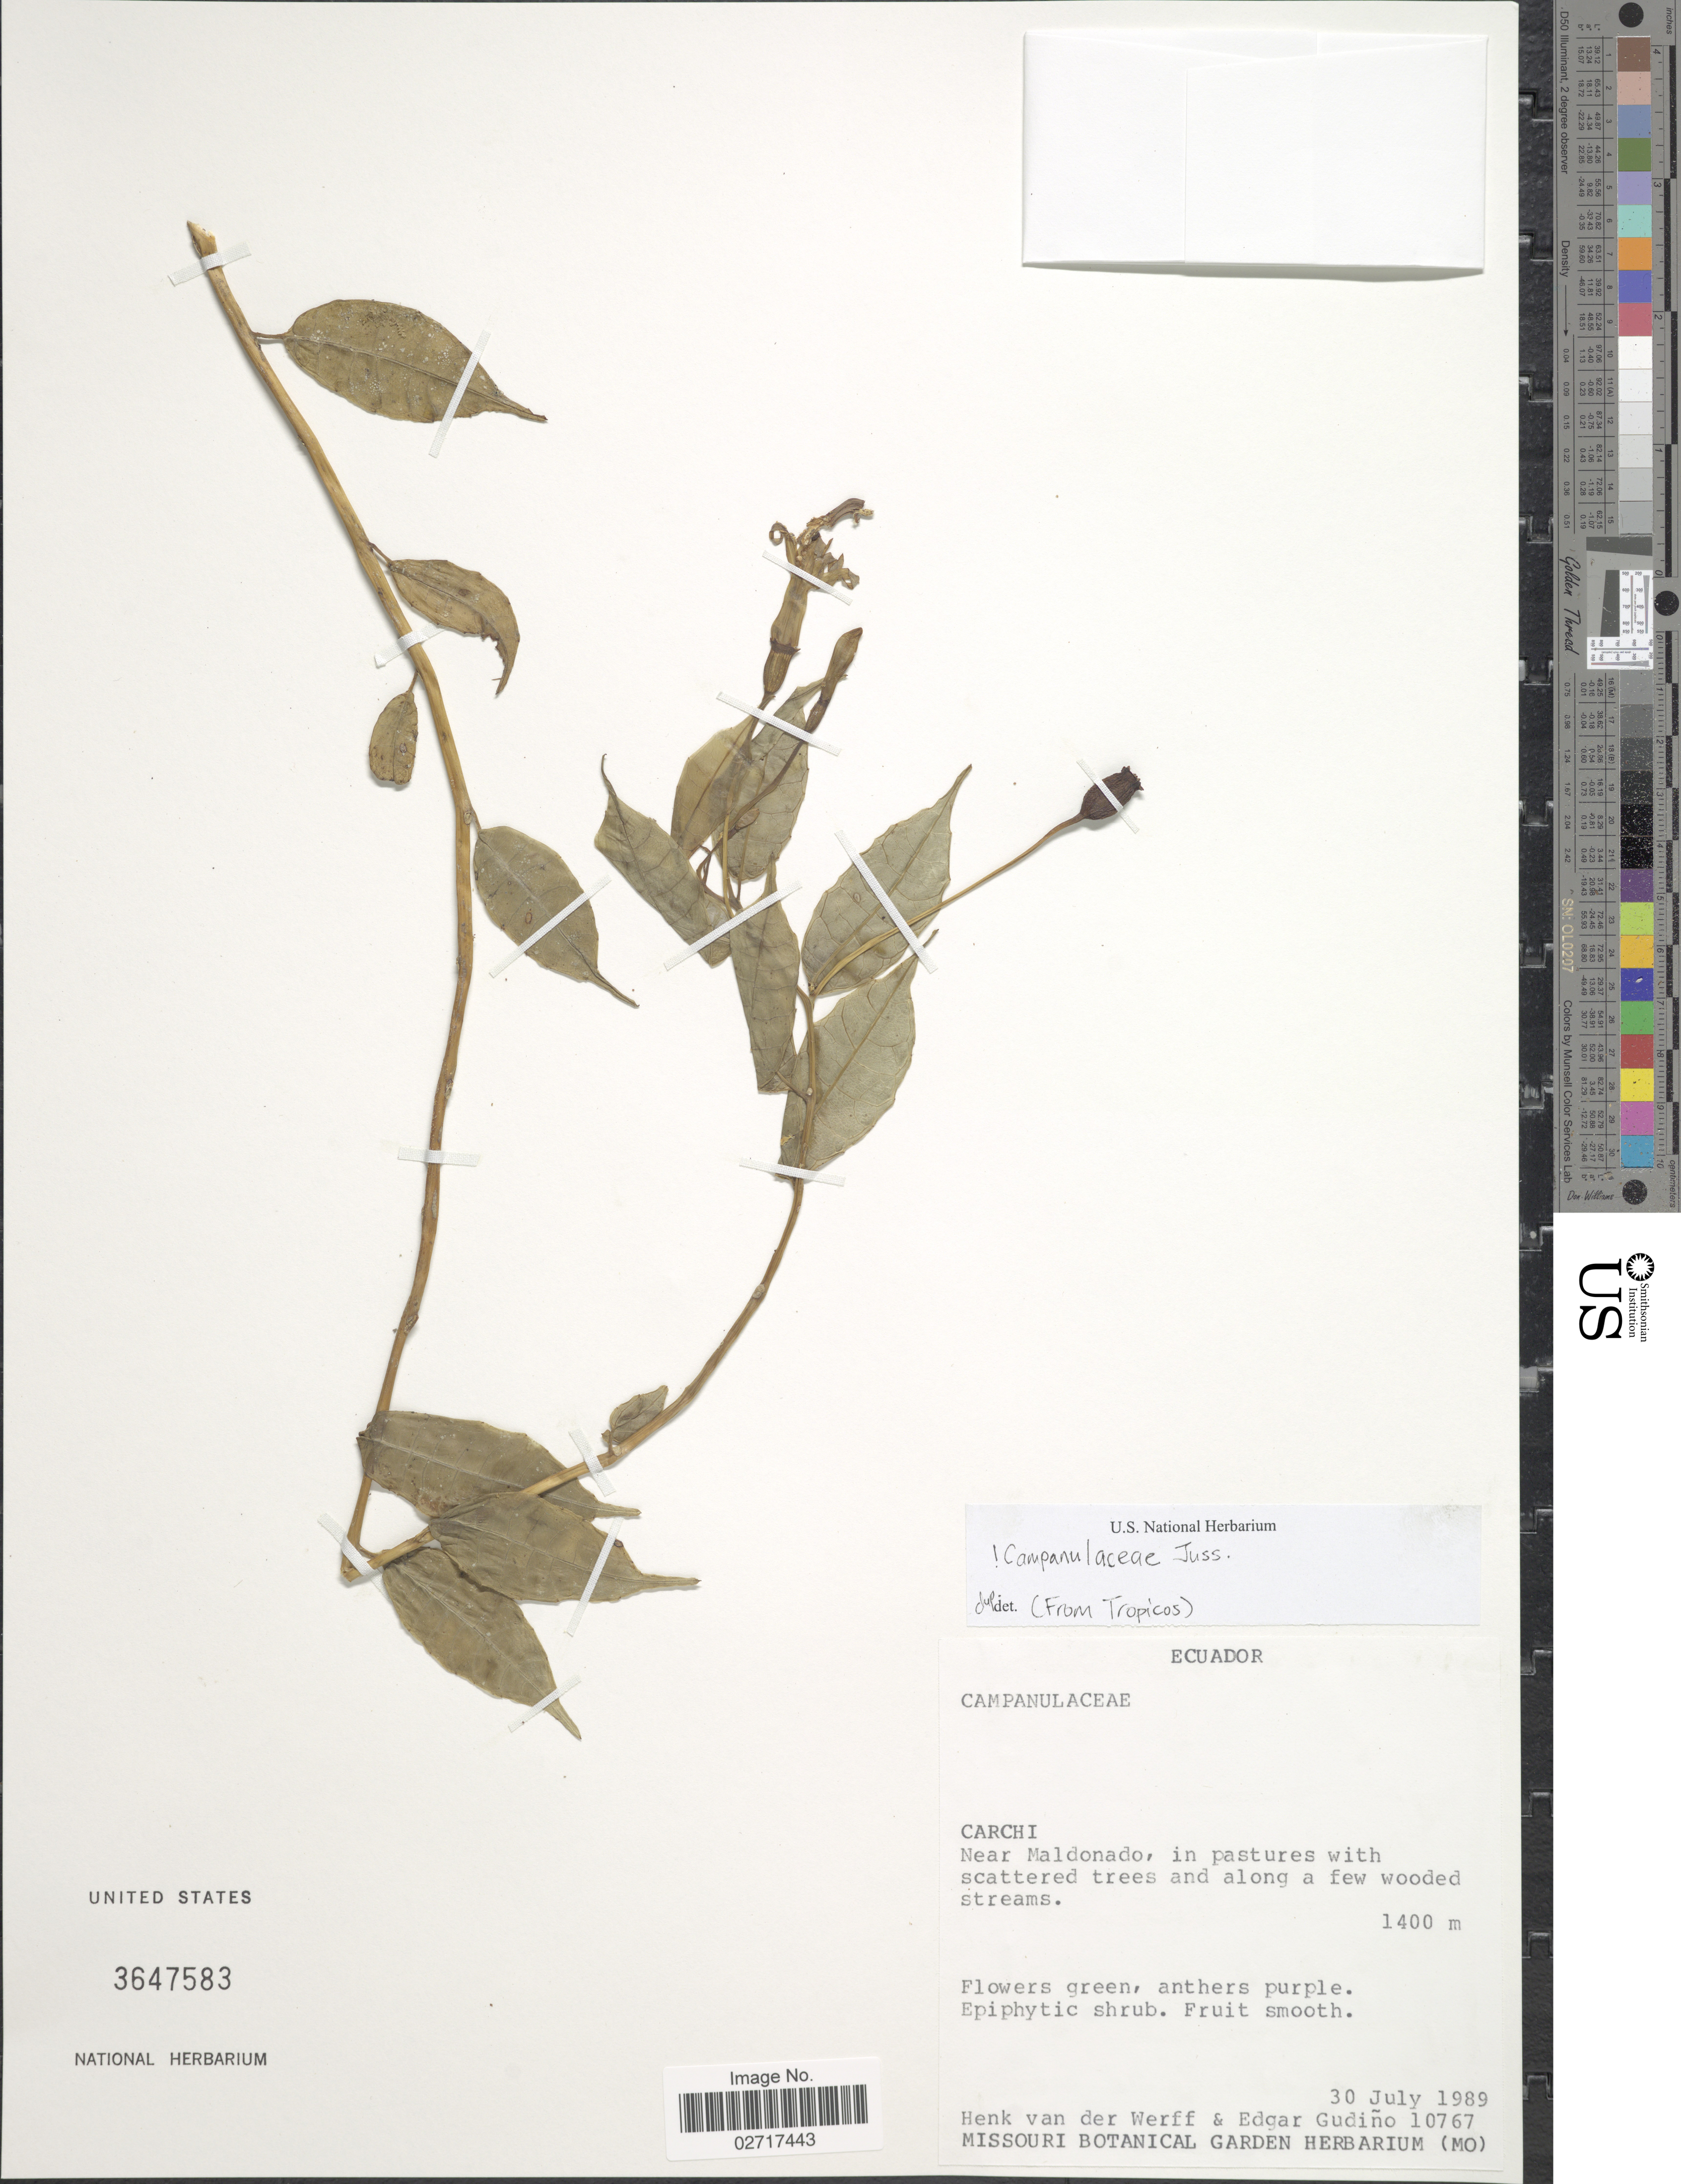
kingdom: Plantae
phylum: Tracheophyta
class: Magnoliopsida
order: Asterales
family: Campanulaceae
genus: Burmeistera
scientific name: Burmeistera sp.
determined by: Lagomarsino, L. P.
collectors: H. van der Werff & E. Gudiño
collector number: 10767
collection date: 1989-07-30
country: Ecuador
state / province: Carchi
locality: Near Maldonado.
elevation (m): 1400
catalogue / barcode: US 3647583